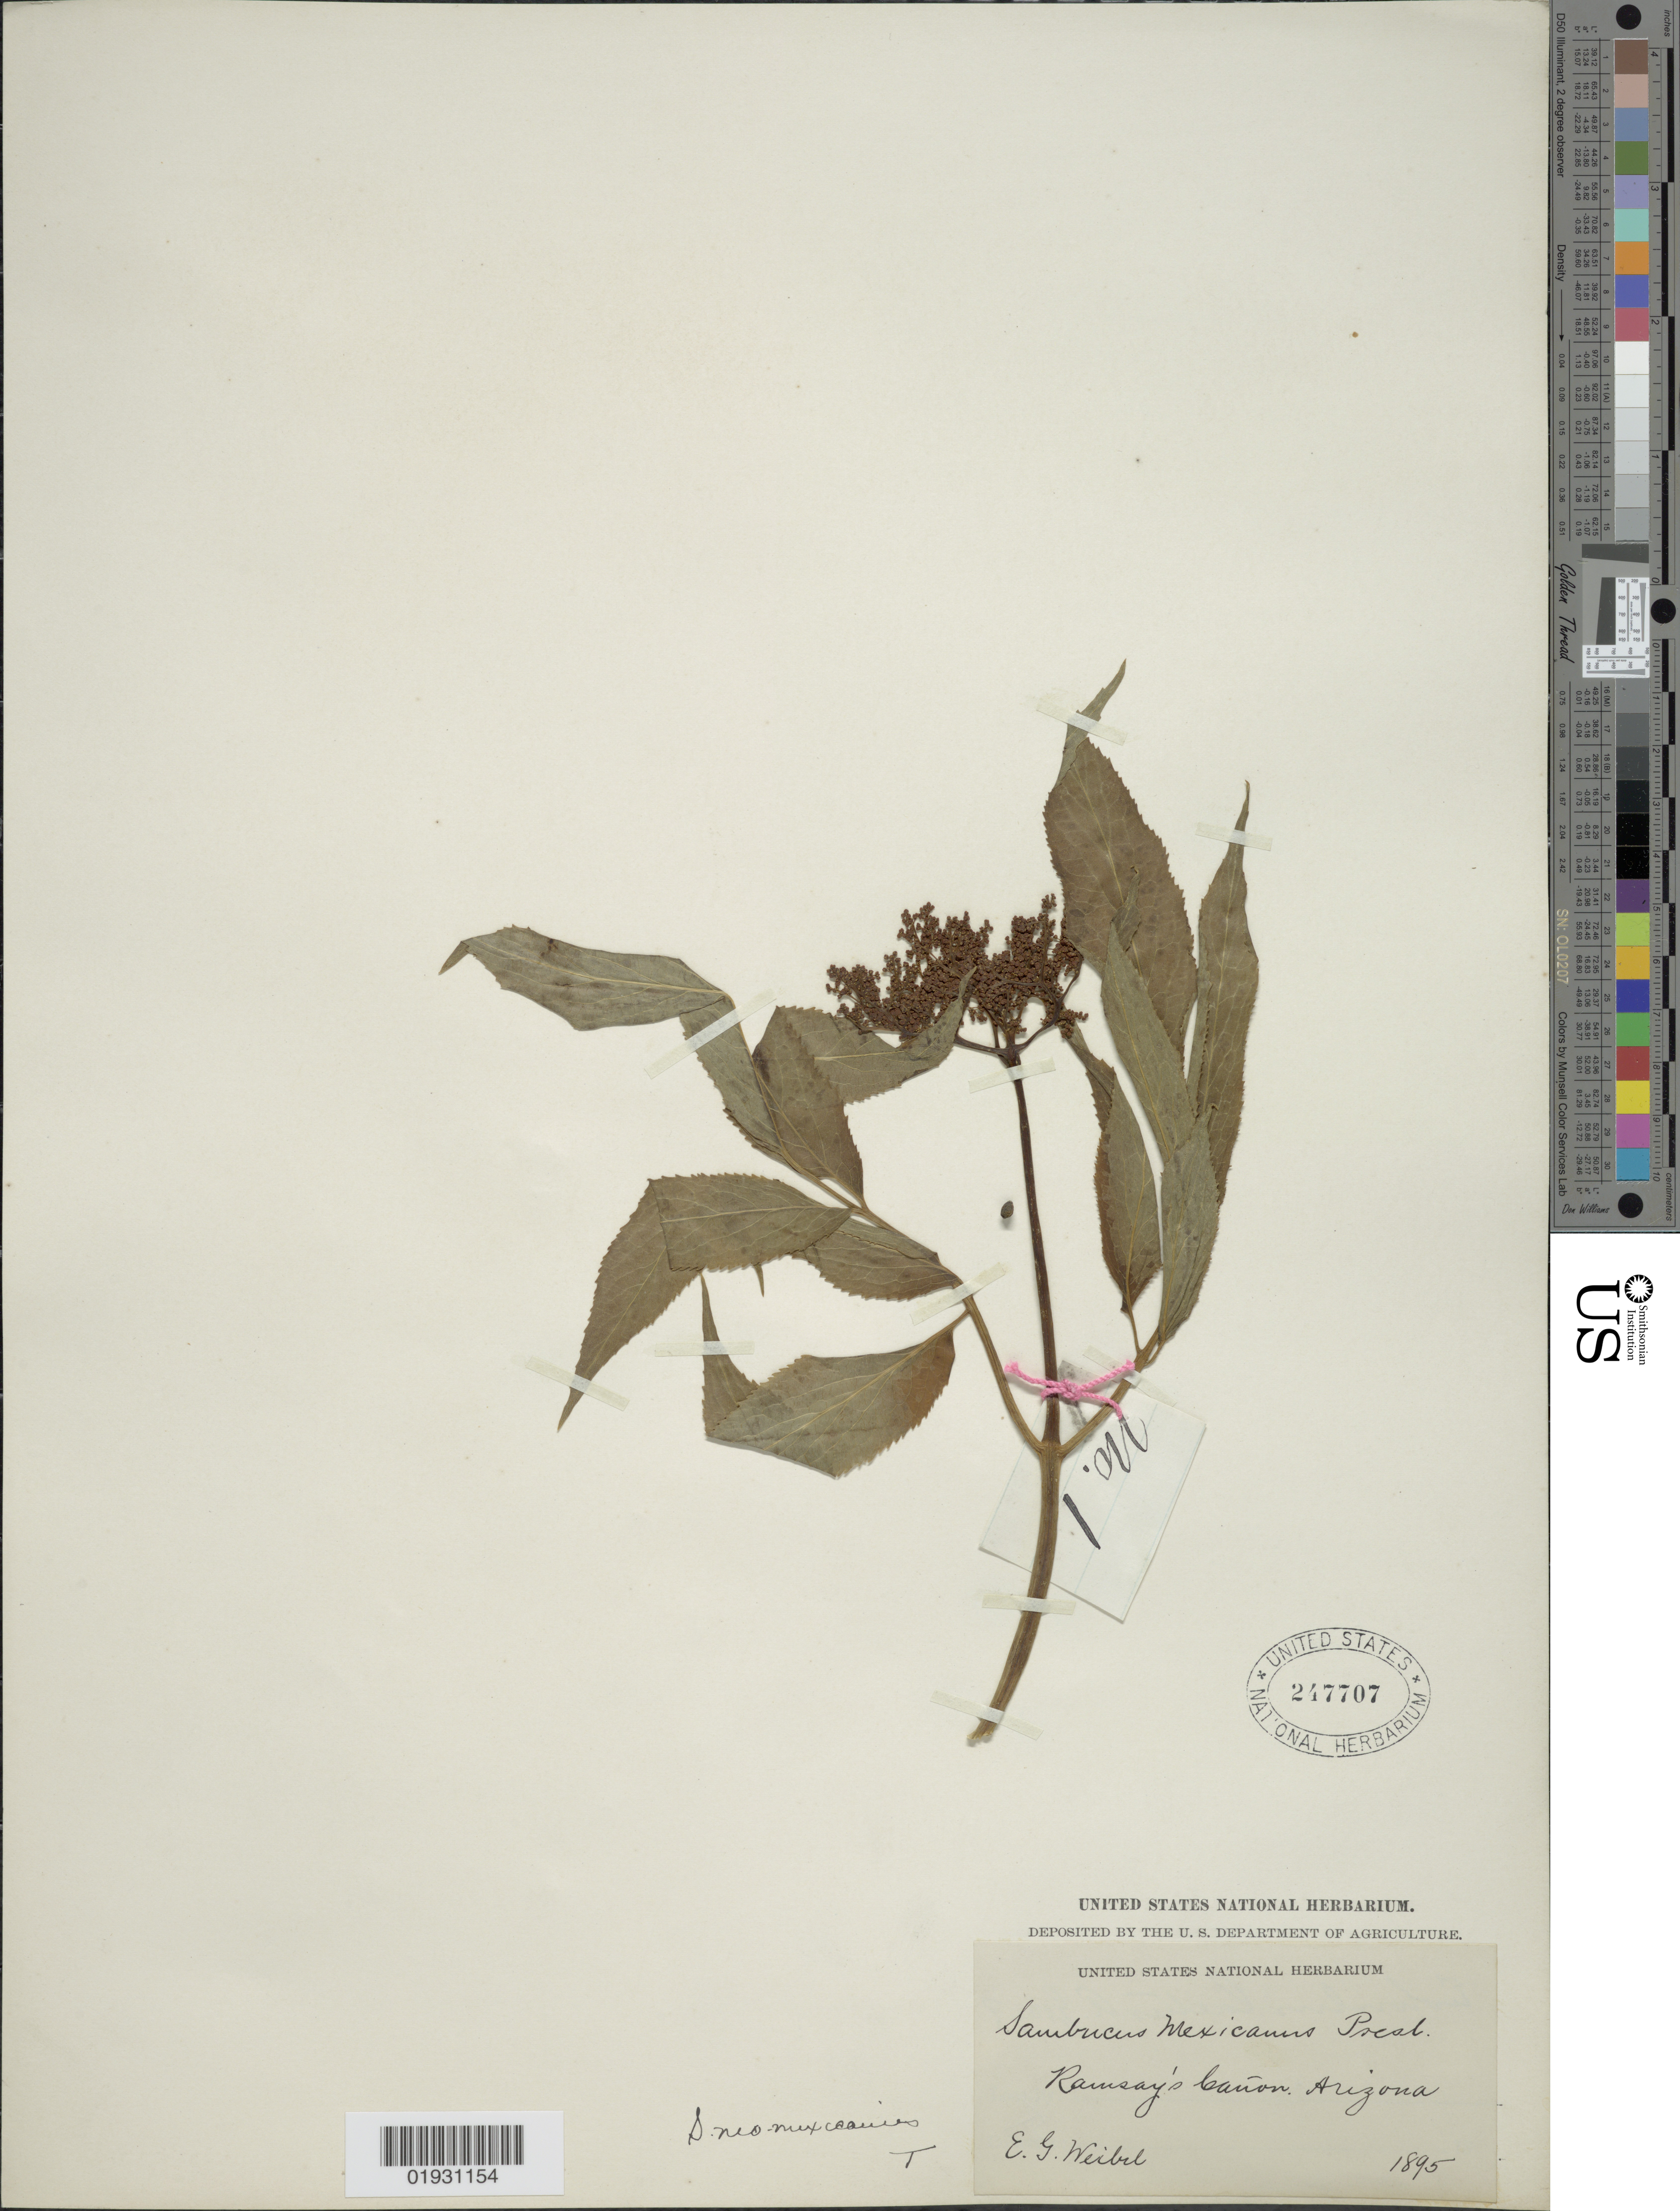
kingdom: Plantae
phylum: Tracheophyta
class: Magnoliopsida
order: Dipsacales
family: Viburnaceae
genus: Sambucus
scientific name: Sambucus neo-mexicana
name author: Wooton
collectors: E. Weibel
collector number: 1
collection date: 1895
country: United States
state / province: Arizona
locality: Ramsay's Canyon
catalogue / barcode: US 247707